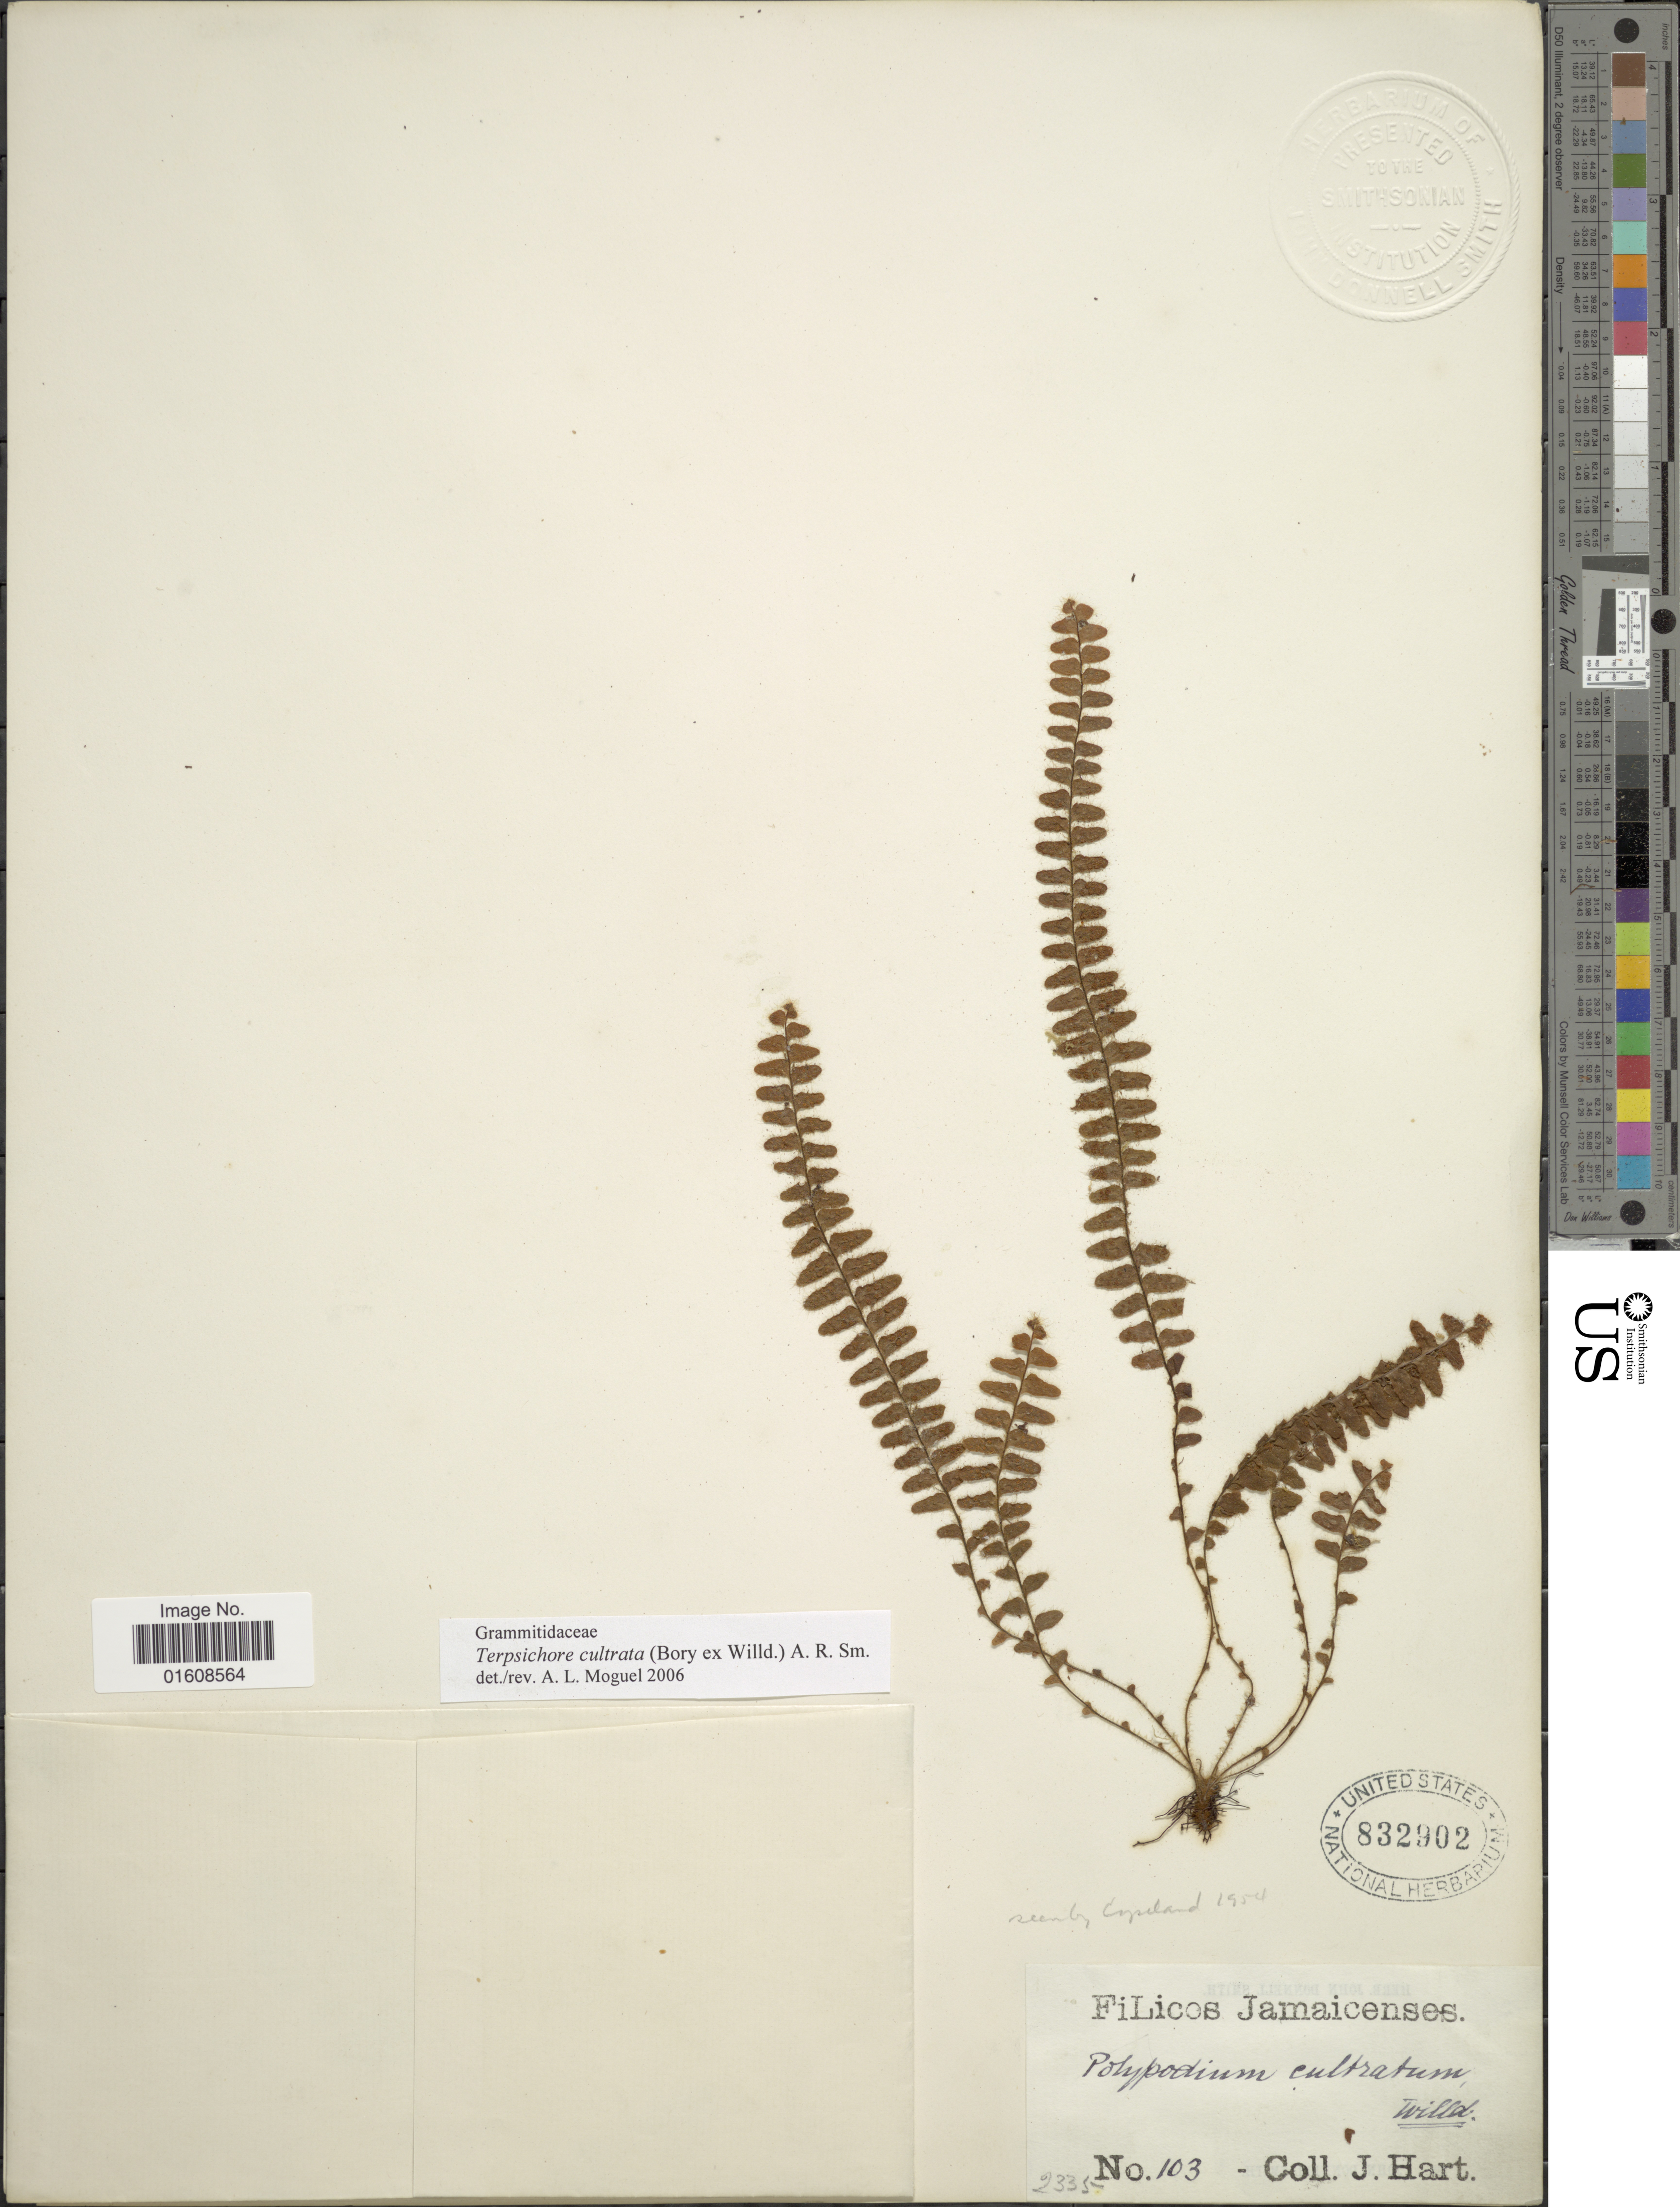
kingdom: Plantae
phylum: Tracheophyta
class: Polypodiopsida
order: Polypodiales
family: Polypodiaceae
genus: Alansmia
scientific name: Alansmia cultrata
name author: (Bory ex Willd.) Moguel & M. Kessler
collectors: J. Hart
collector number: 103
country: Jamaica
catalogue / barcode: US 832902